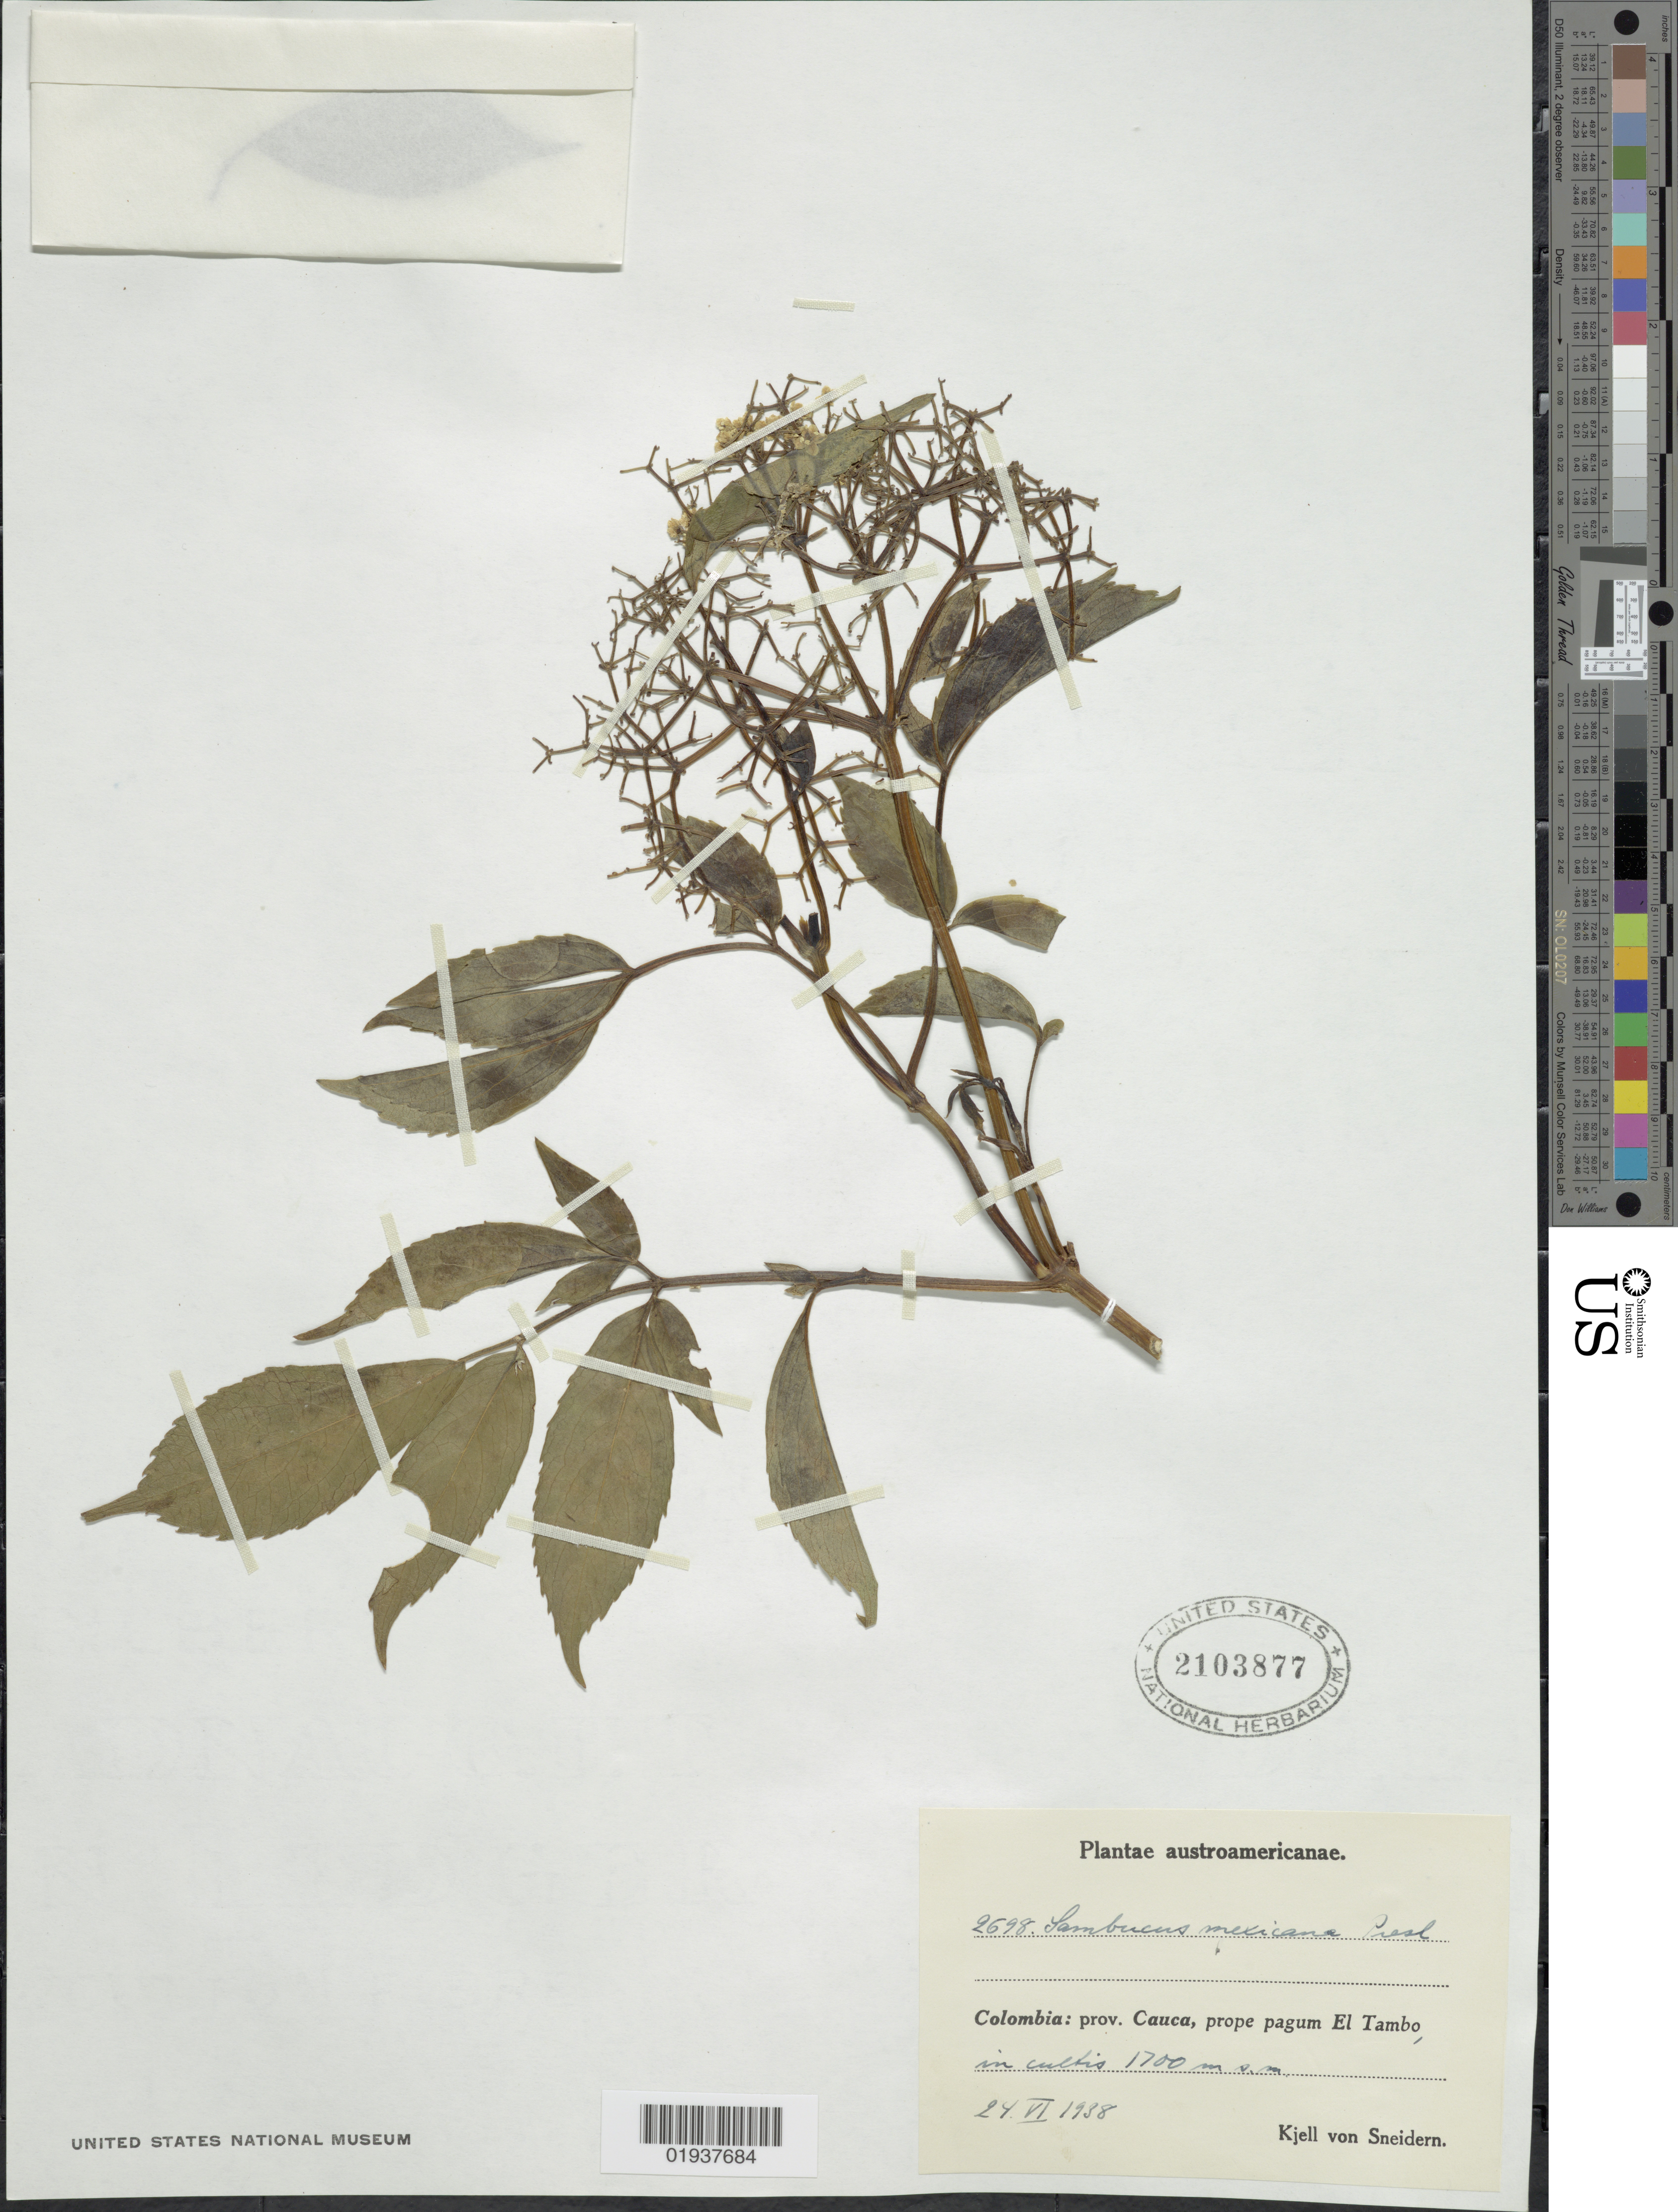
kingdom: Plantae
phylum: Tracheophyta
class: Magnoliopsida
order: Dipsacales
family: Viburnaceae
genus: Sambucus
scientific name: Sambucus canadensis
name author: L.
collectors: K. von Sneidern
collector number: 2698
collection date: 1938-06-24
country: Colombia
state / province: Cauca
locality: Prope pagum El Tambo, in cultis.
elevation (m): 1700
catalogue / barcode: US 2103877